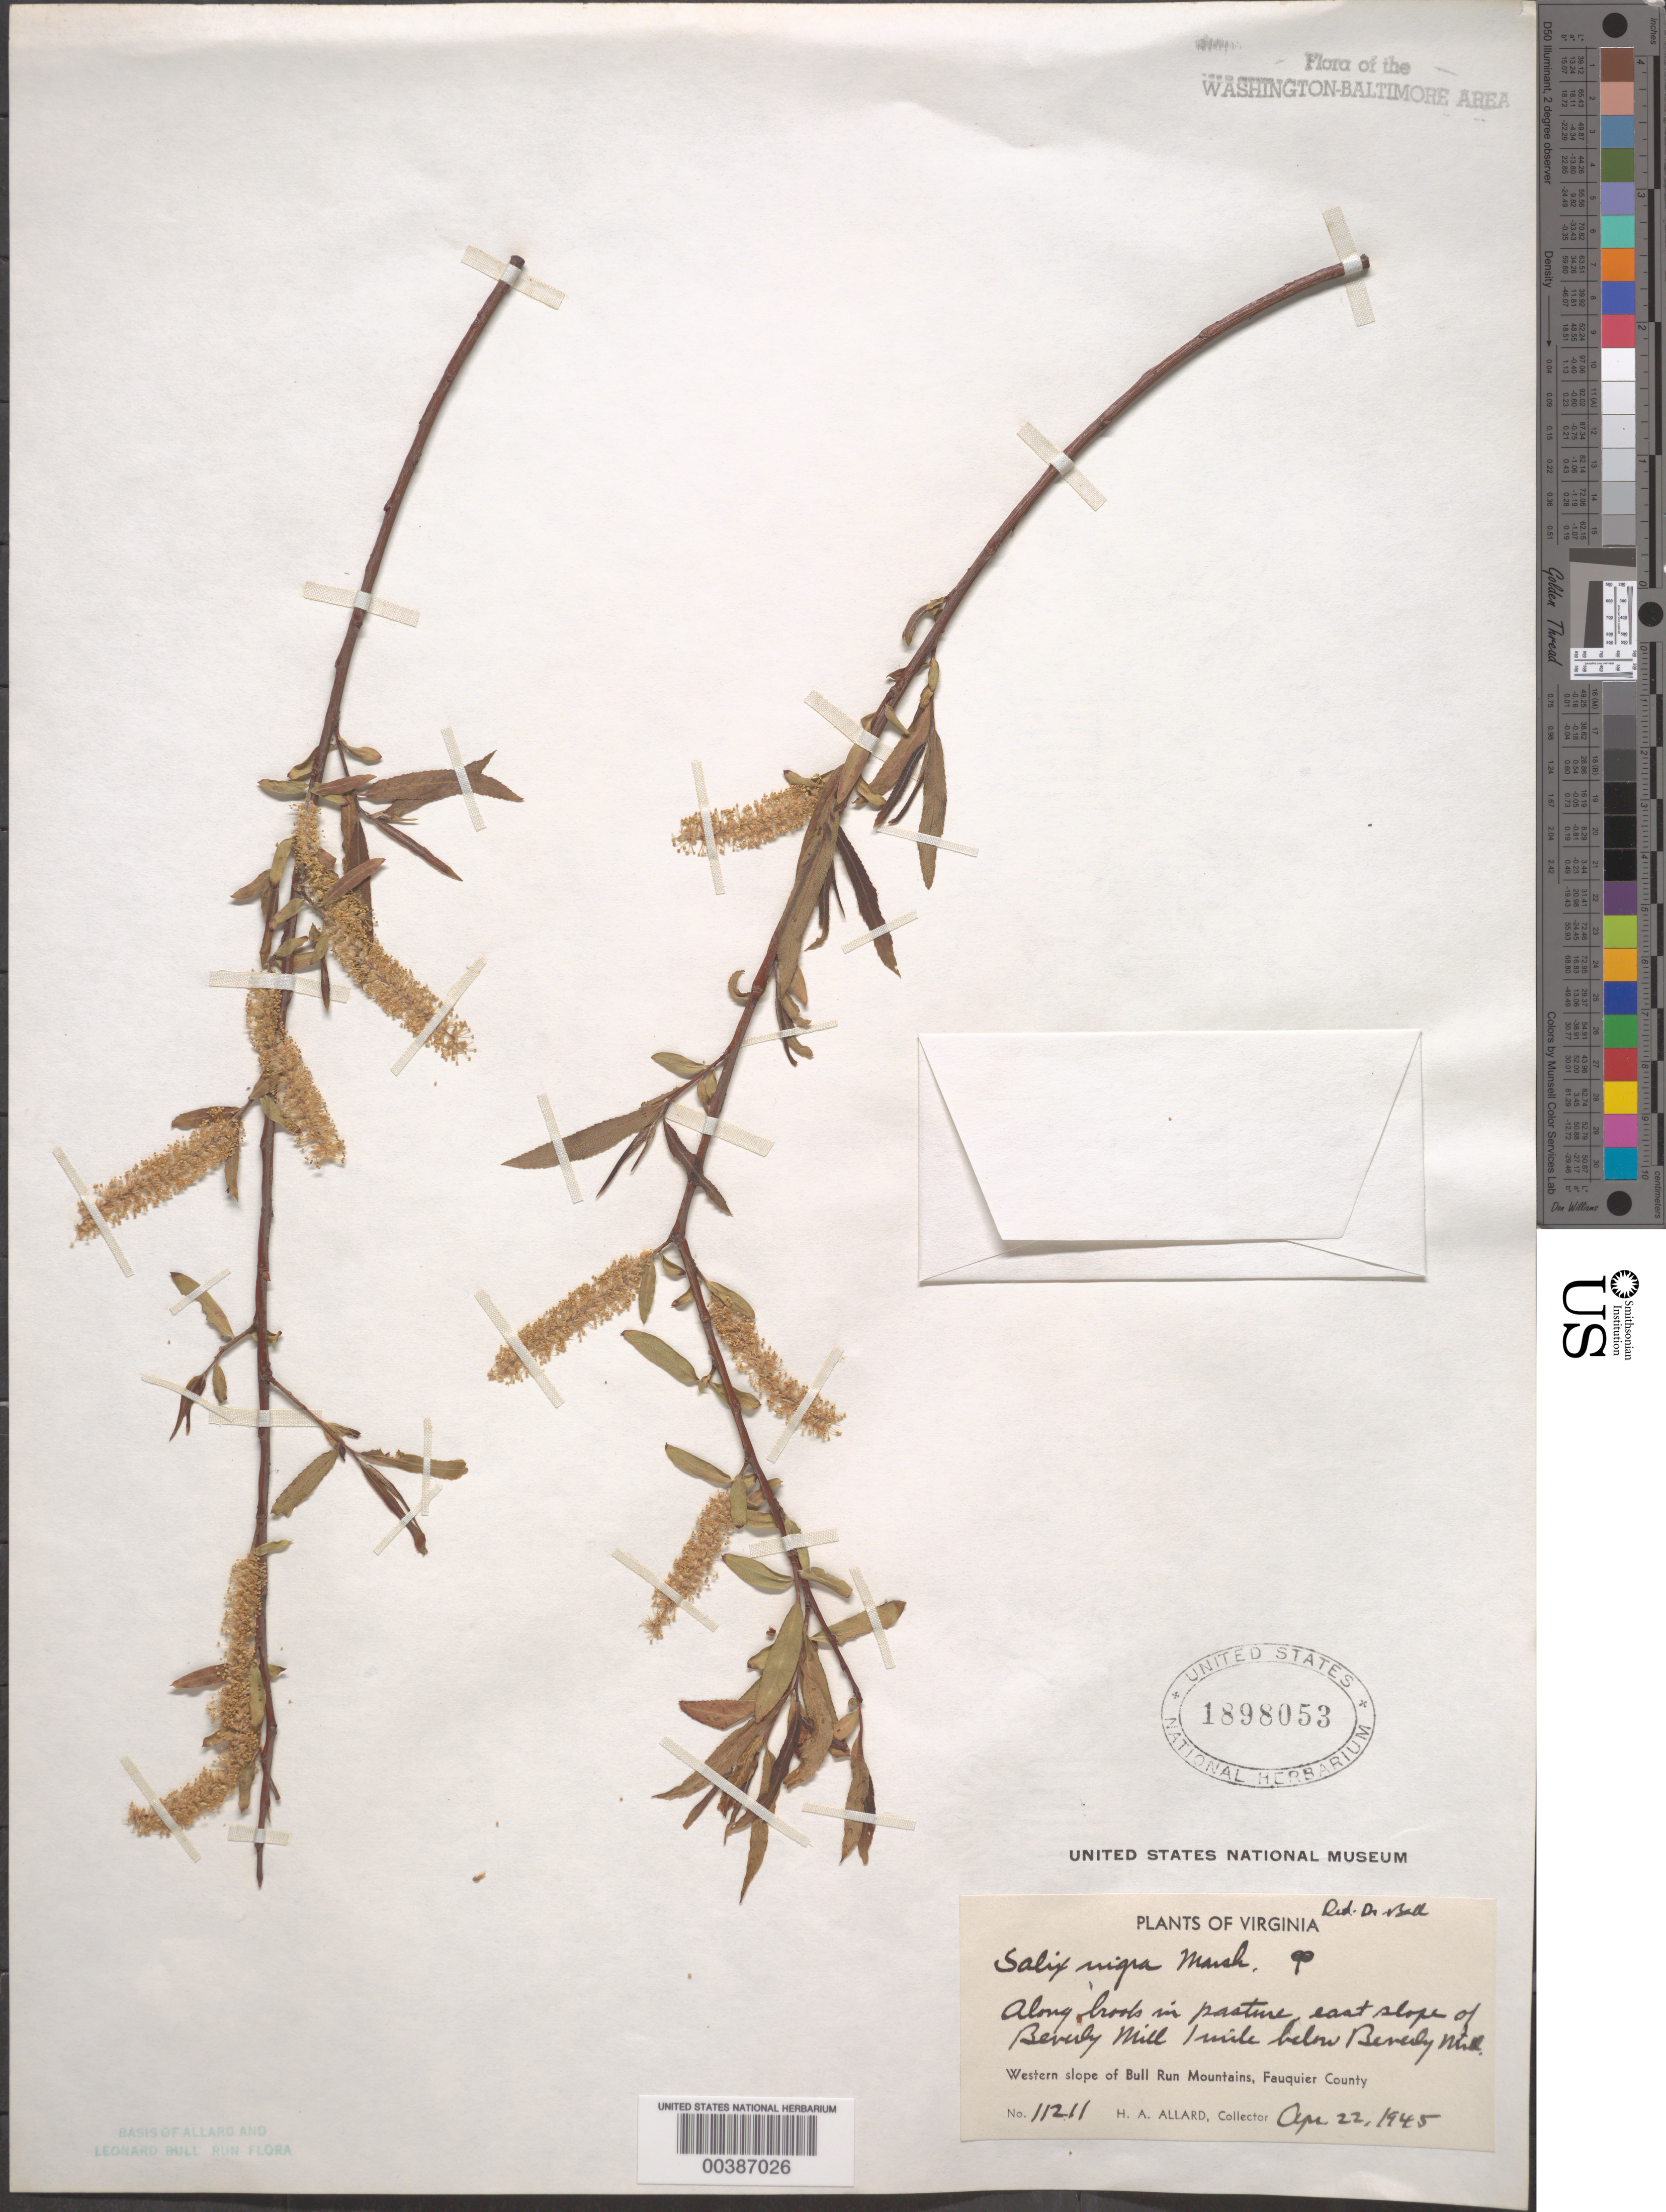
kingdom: Plantae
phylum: Tracheophyta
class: Magnoliopsida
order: Malpighiales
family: Salicaceae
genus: Salix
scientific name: Salix nigra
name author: Marshall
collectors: H. A. Allard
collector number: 11211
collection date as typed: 22 Apr 1945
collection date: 1945-04-22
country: United States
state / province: Virginia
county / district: Fauquier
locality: Beverley Mill, below Beverley Mill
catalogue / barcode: US 1898053